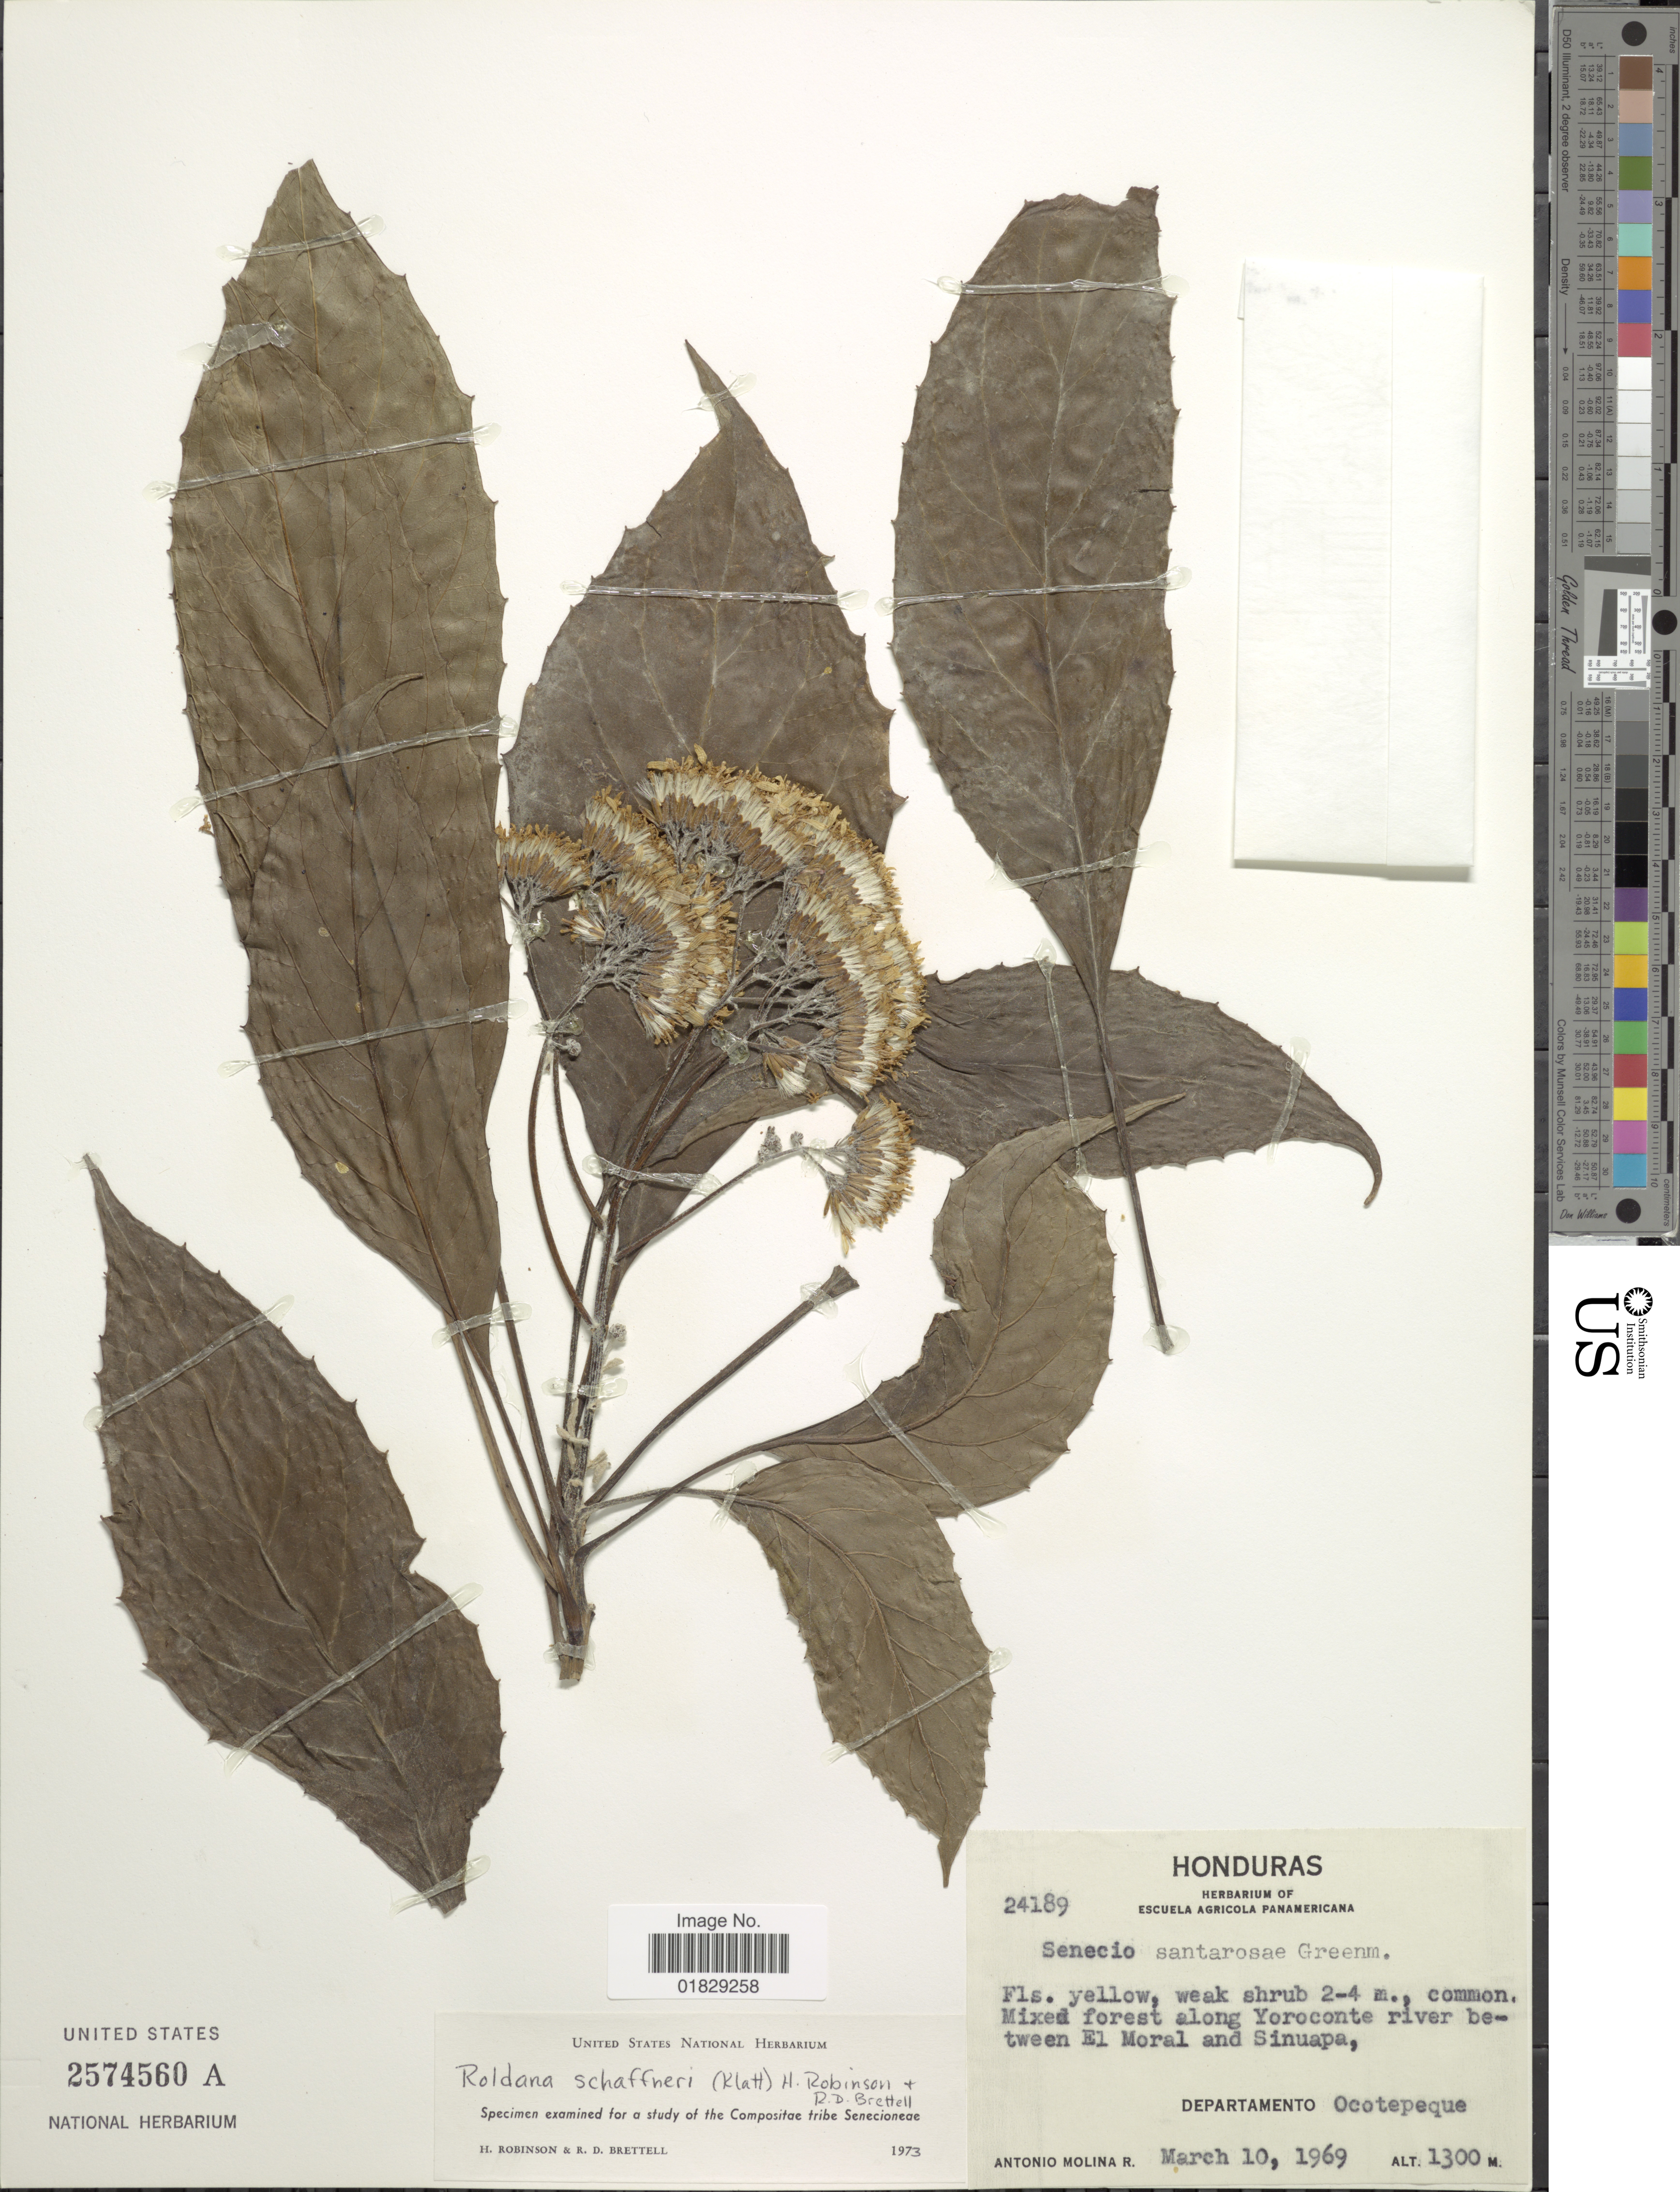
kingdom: Plantae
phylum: Tracheophyta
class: Magnoliopsida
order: Asterales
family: Asteraceae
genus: Roldana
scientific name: Roldana schaffneri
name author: (Sch. Bip. ex Klatt) H. Rob. & Brettell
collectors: A. Molina R.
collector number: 24189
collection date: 1969-03-10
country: Honduras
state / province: Ocotepeque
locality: Mixed forest along Yoroconte river between El Moral and Sinuapa, Departamento Ocotepeque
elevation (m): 1300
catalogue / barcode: US 2574560A